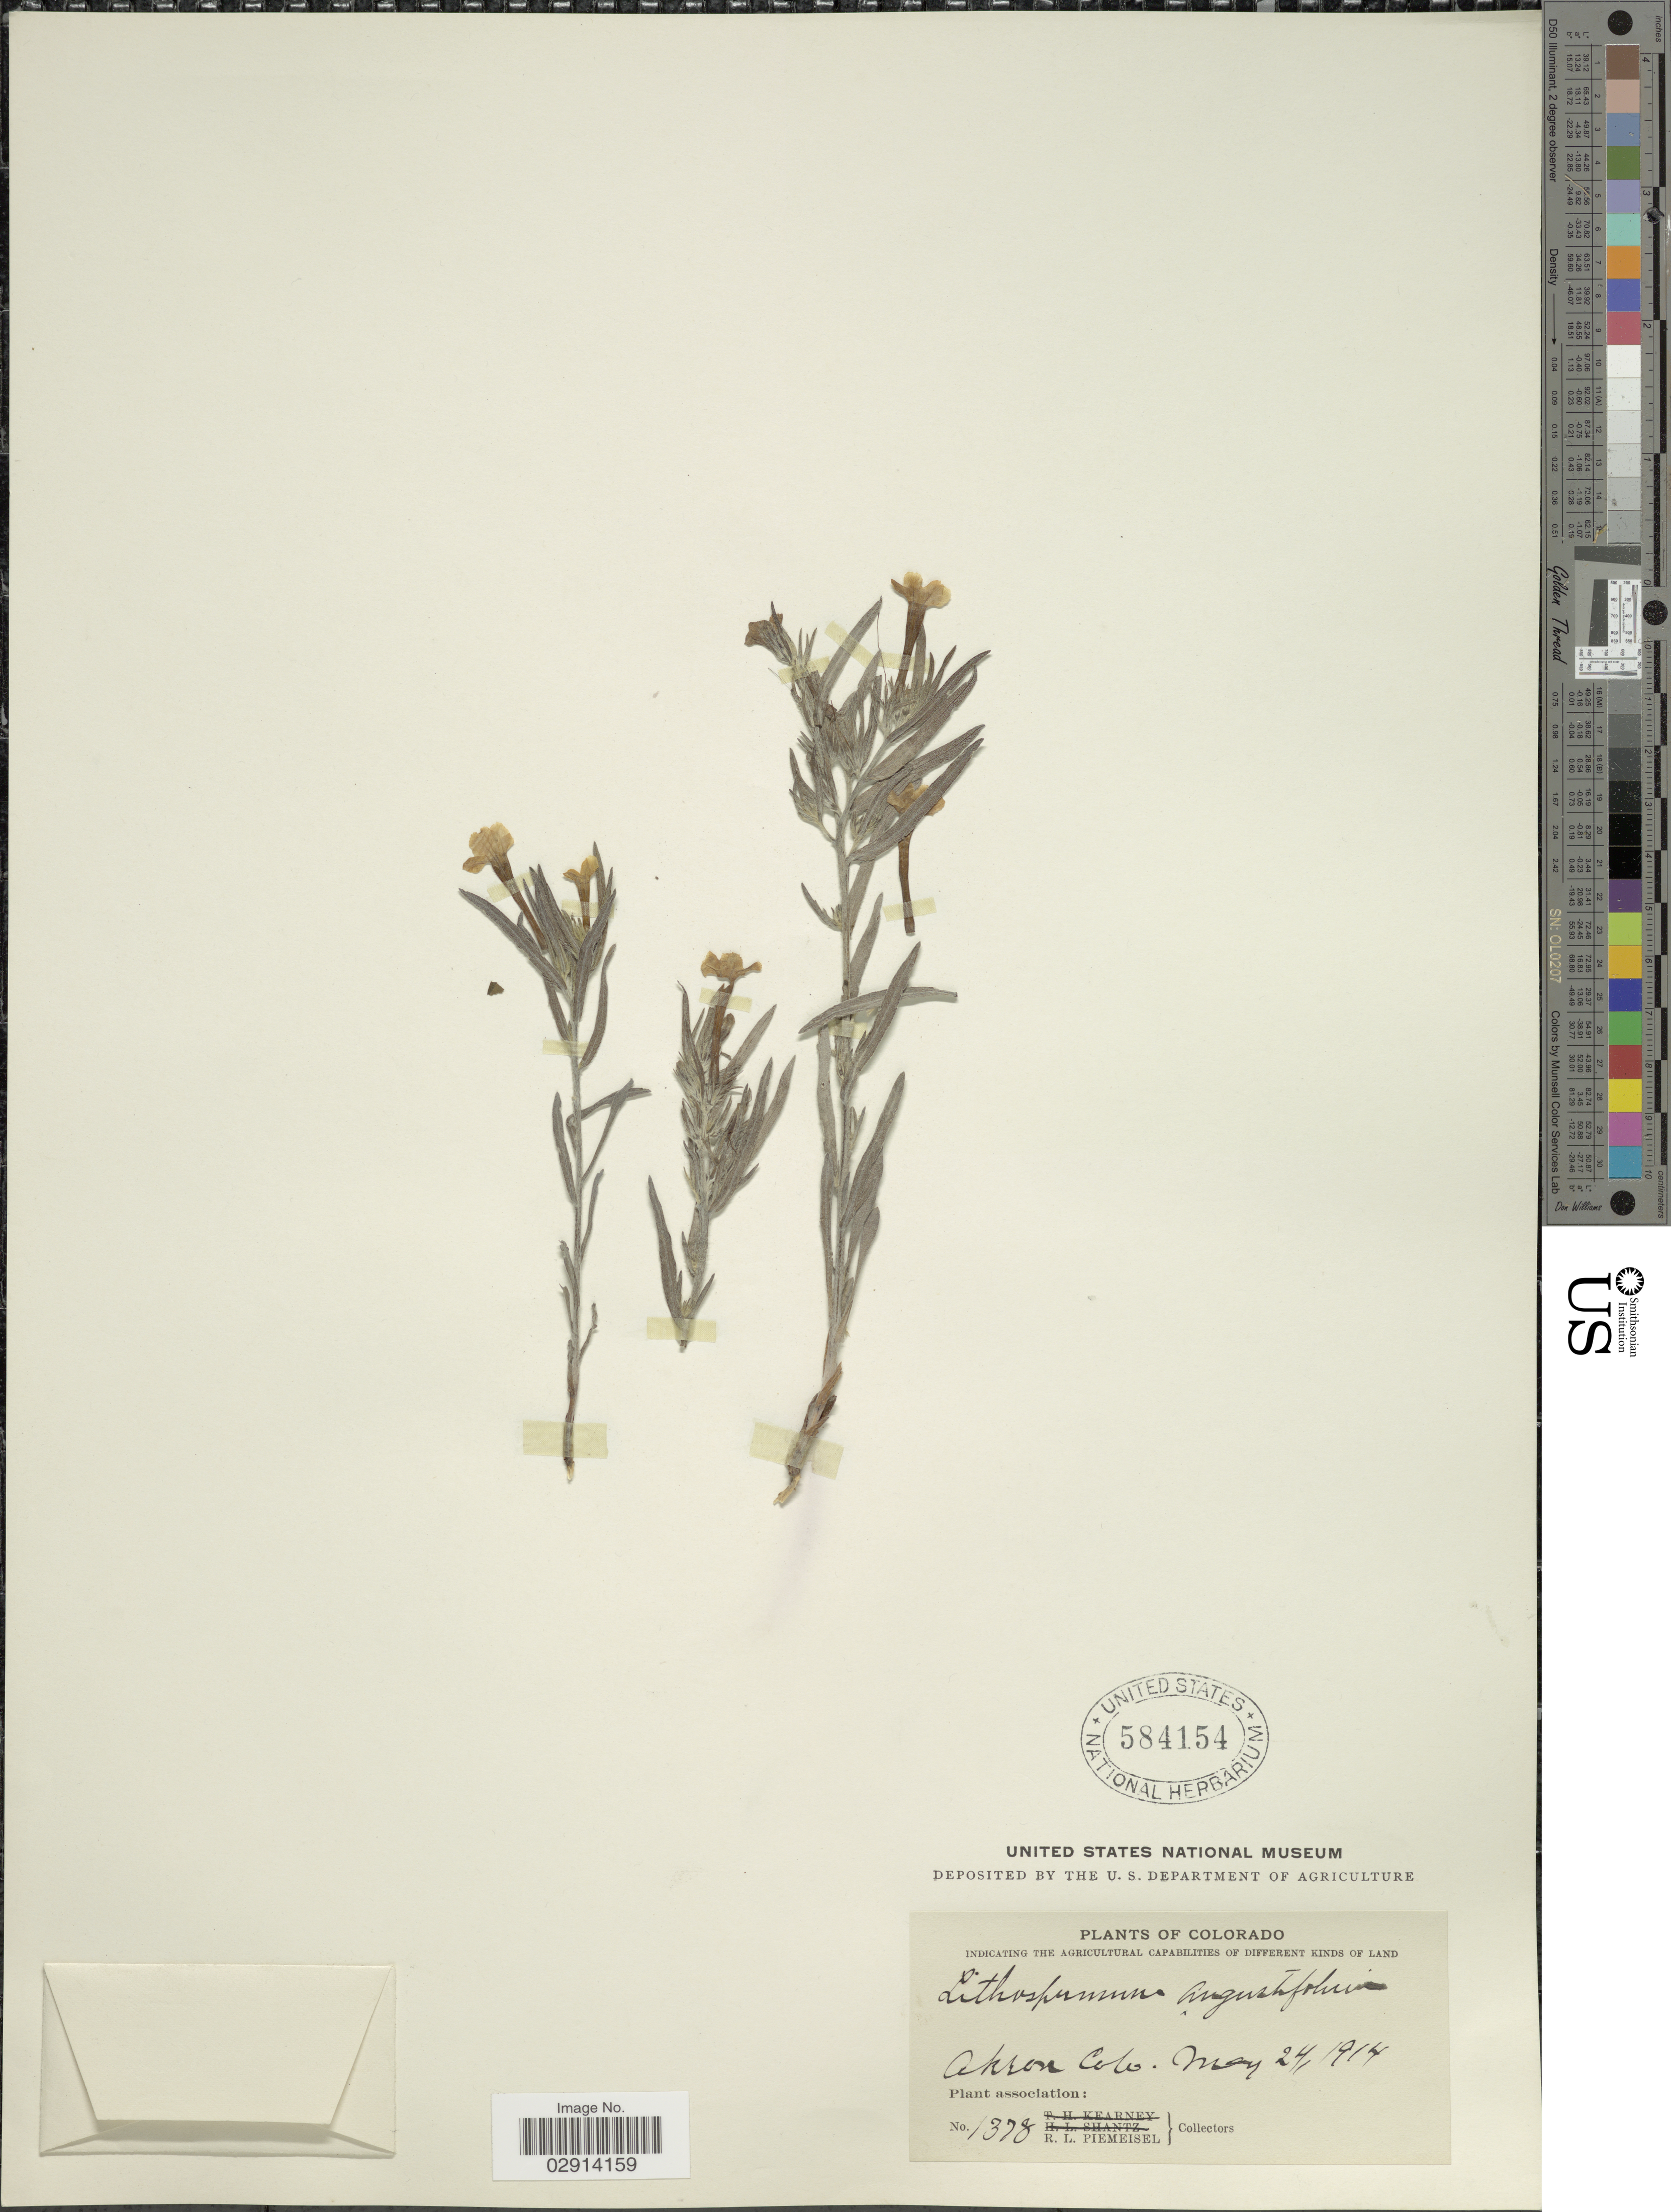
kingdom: Plantae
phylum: Tracheophyta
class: Magnoliopsida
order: Boraginales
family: Boraginaceae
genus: Lithospermum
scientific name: Lithospermum incisum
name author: Lehm.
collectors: R. L. Piemeisel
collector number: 1378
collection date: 1914-05-24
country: United States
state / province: Colorado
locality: Akron Colo.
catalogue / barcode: US 584154